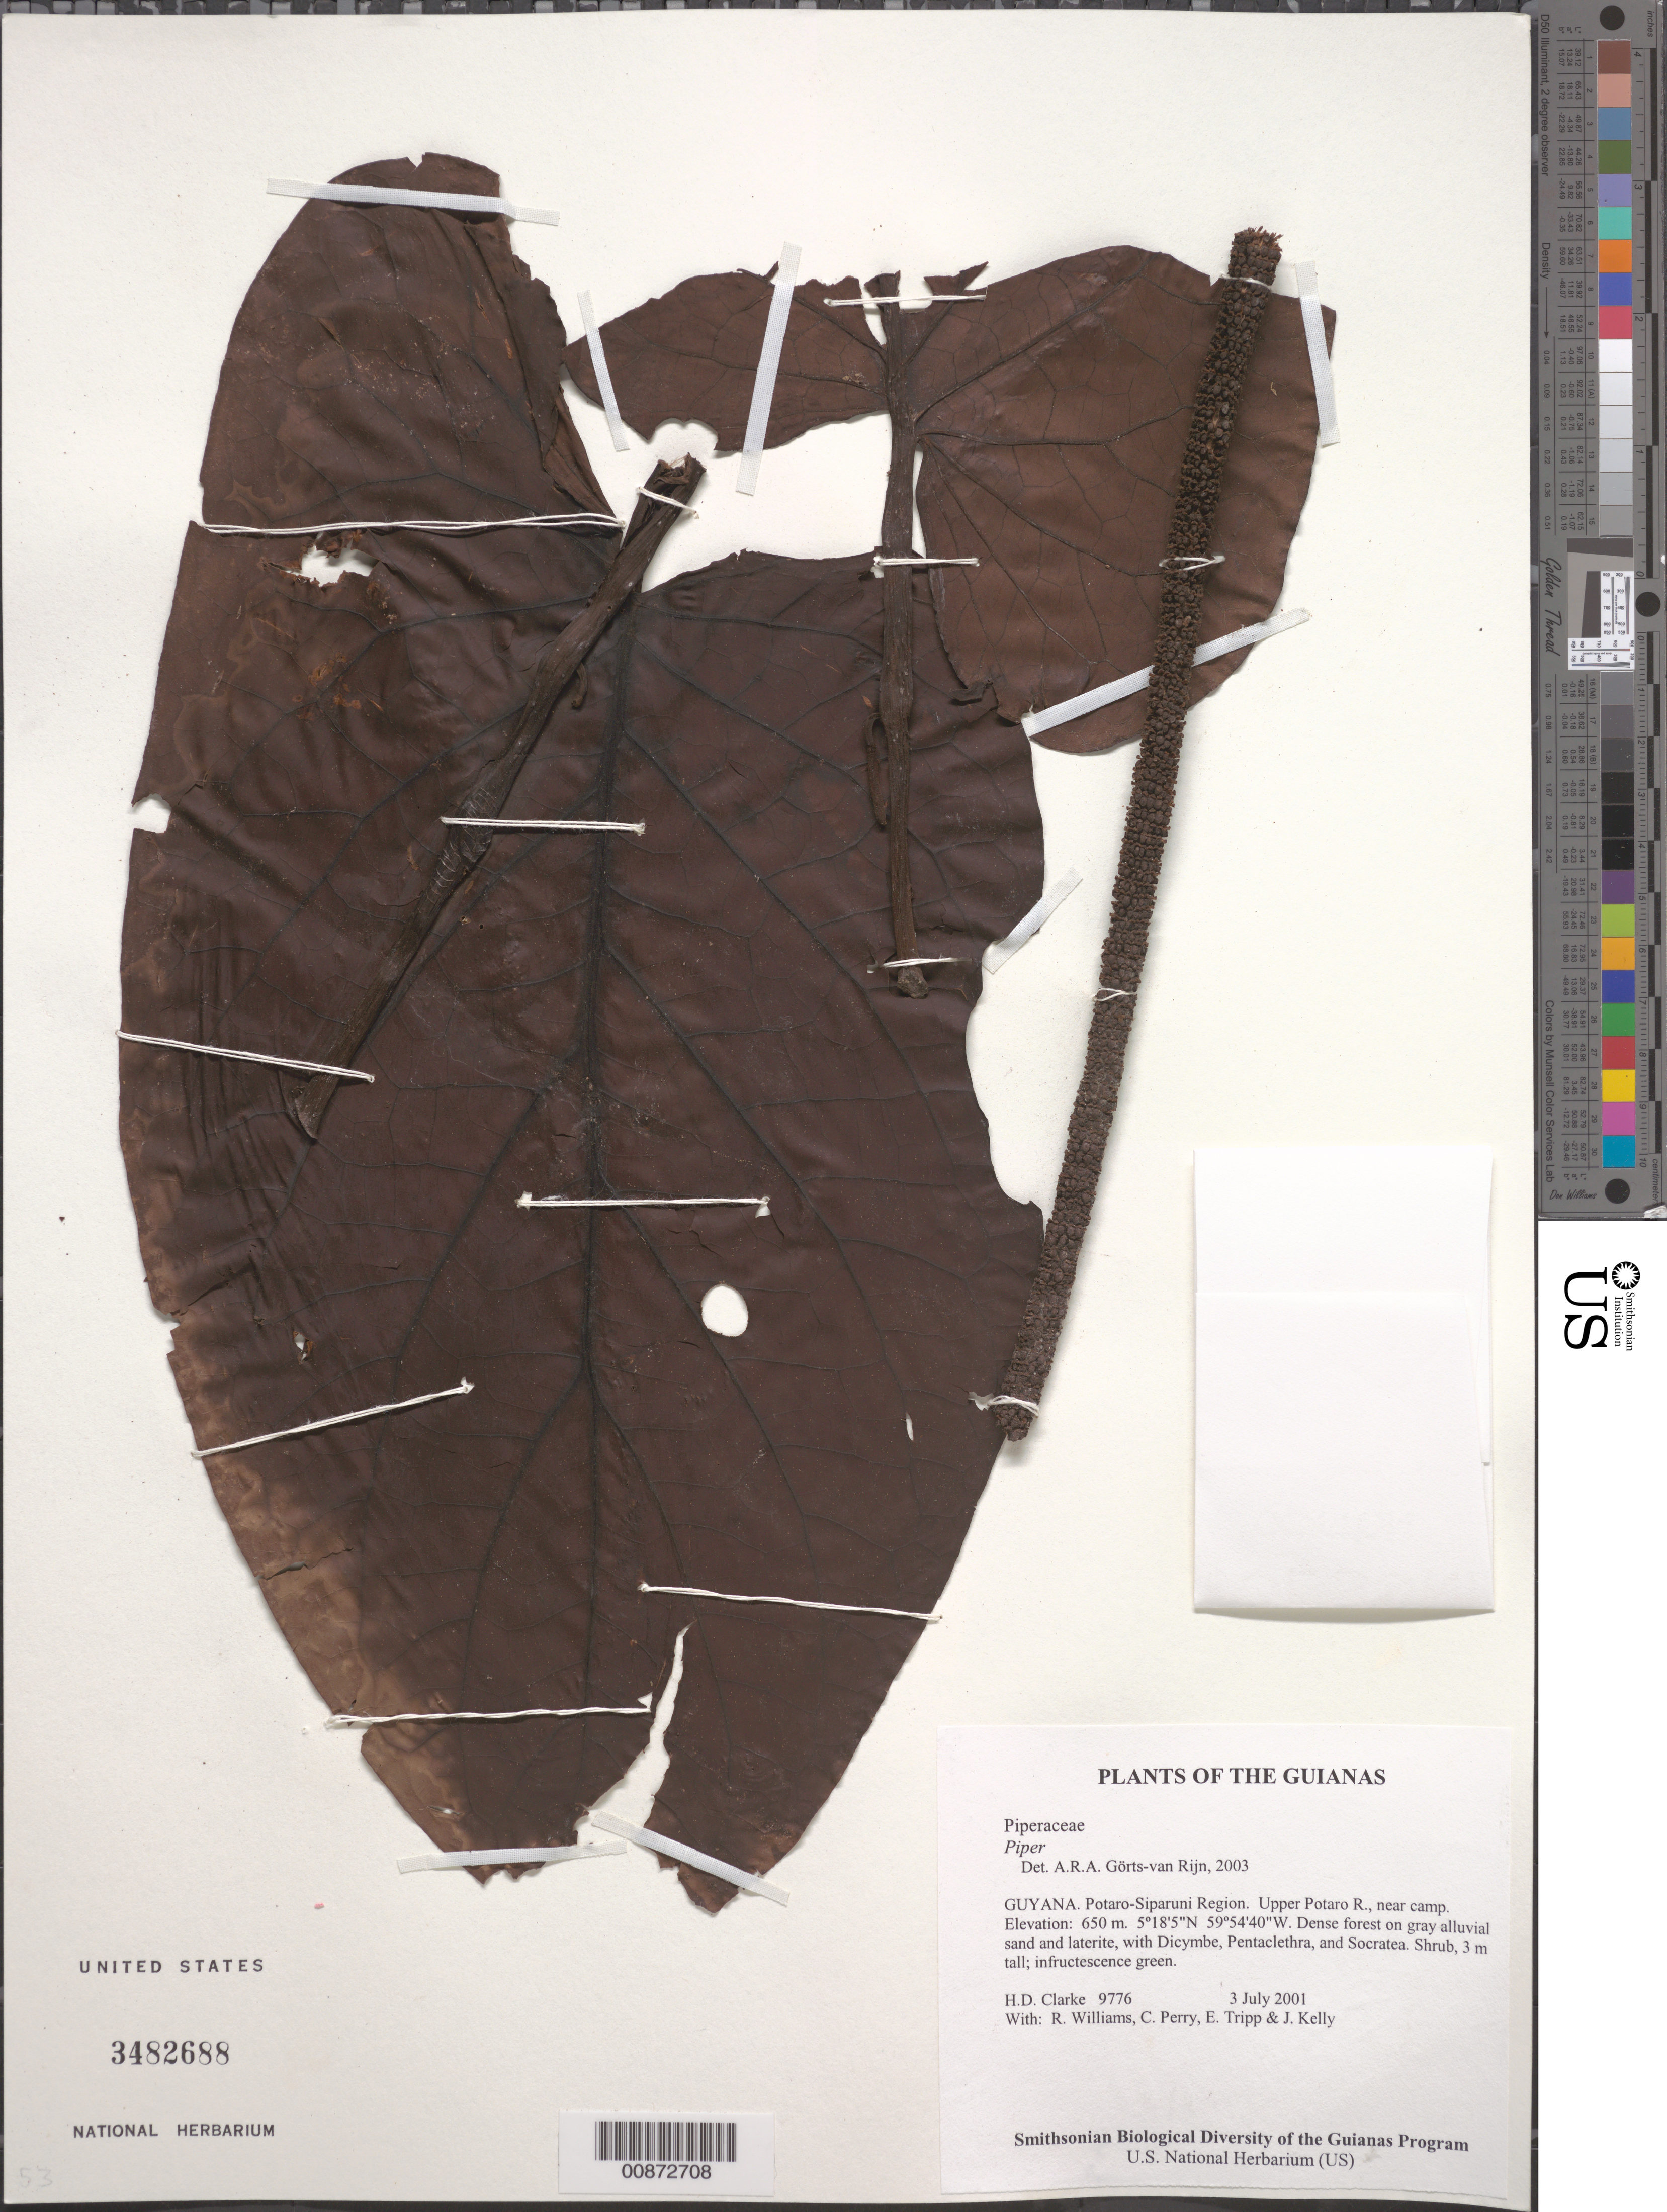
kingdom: Plantae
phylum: Tracheophyta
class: Magnoliopsida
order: Piperales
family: Piperaceae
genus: Piper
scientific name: Piper sp.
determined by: Görts-van Rijn, A. R. A.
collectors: H. D. Clarke, R. Williams, C. Perry, E. Tripp & J. Kelly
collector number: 9776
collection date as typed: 3 July 2001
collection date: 2001-07-03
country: Guyana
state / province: Potaro-Siparuni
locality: Upper Potaro R., near camp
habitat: Dense forest on gray alluvial sand and laterite, with Dicymbe, Pentaclethra, and Socratea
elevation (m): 650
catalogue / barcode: US 3482688